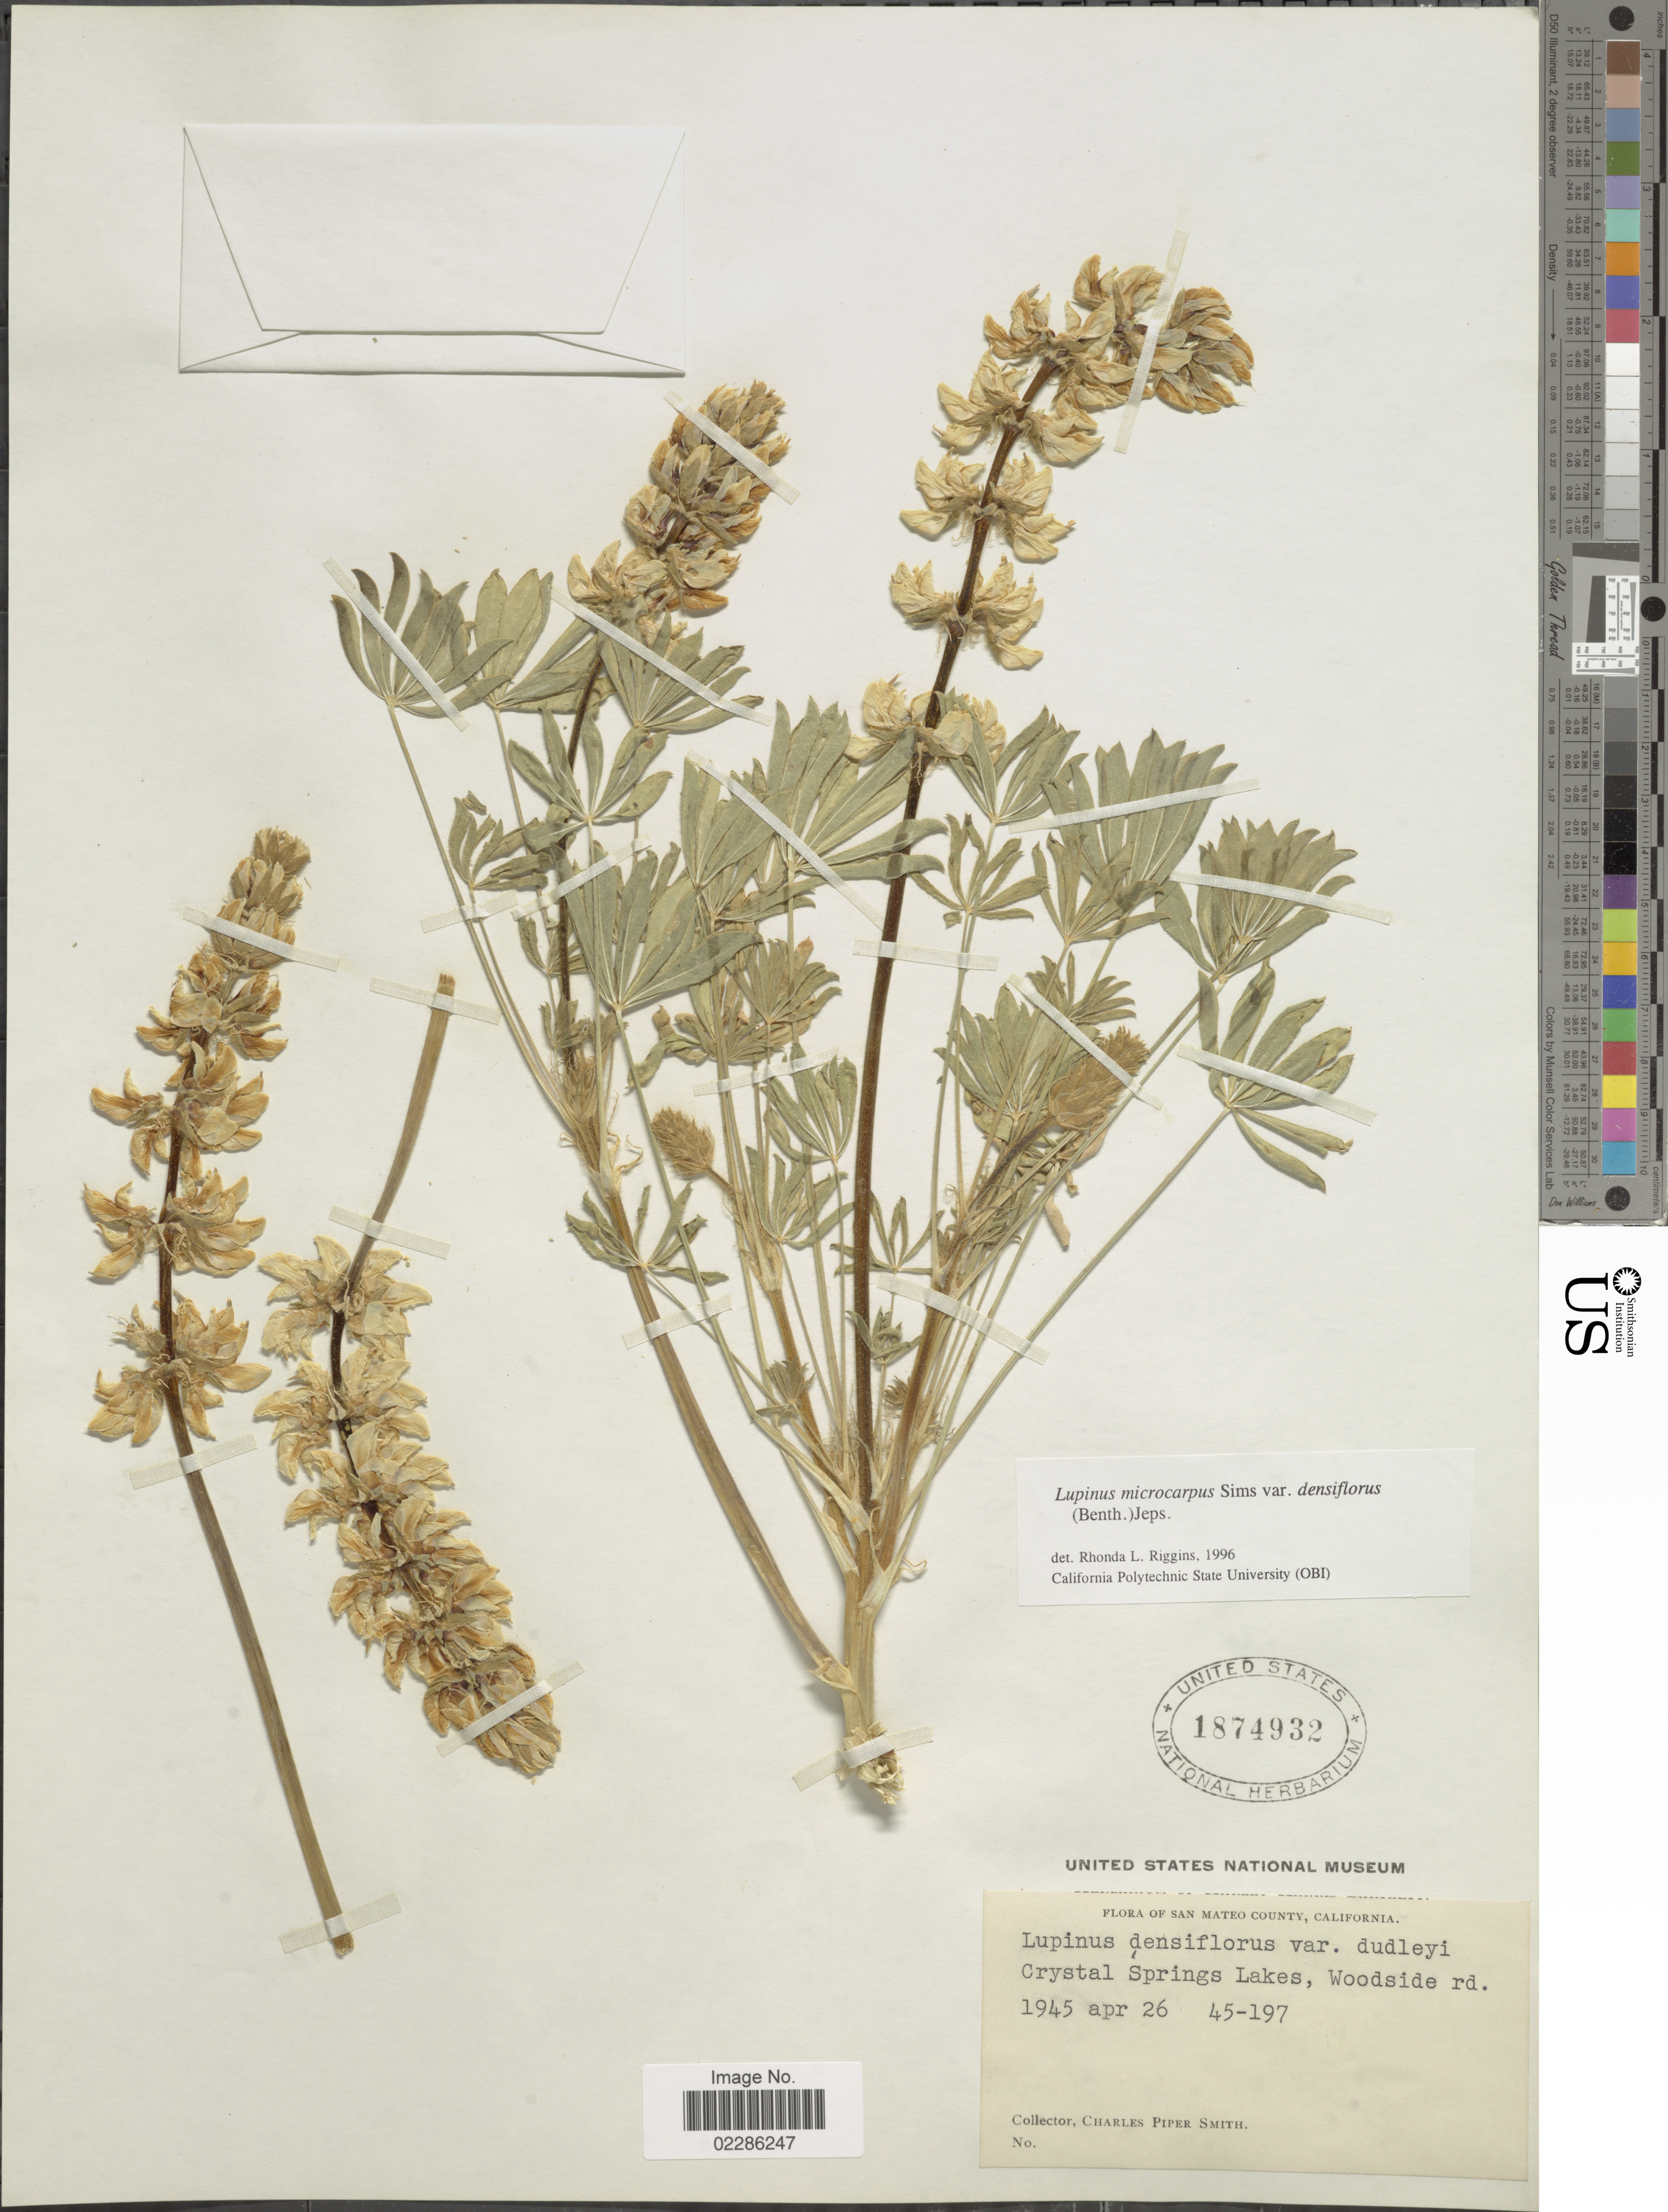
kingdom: Plantae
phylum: Tracheophyta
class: Magnoliopsida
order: Fabales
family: Fabaceae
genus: Lupinus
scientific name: Lupinus microcarpus var. densiflorus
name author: (Benth.) Jeps.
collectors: C. P. Smith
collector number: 45-197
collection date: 1945-04-26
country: United States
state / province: California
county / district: San Mateo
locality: San Mateo County, Crystal Springs Lakes, Woodside rd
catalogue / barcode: US 1874932